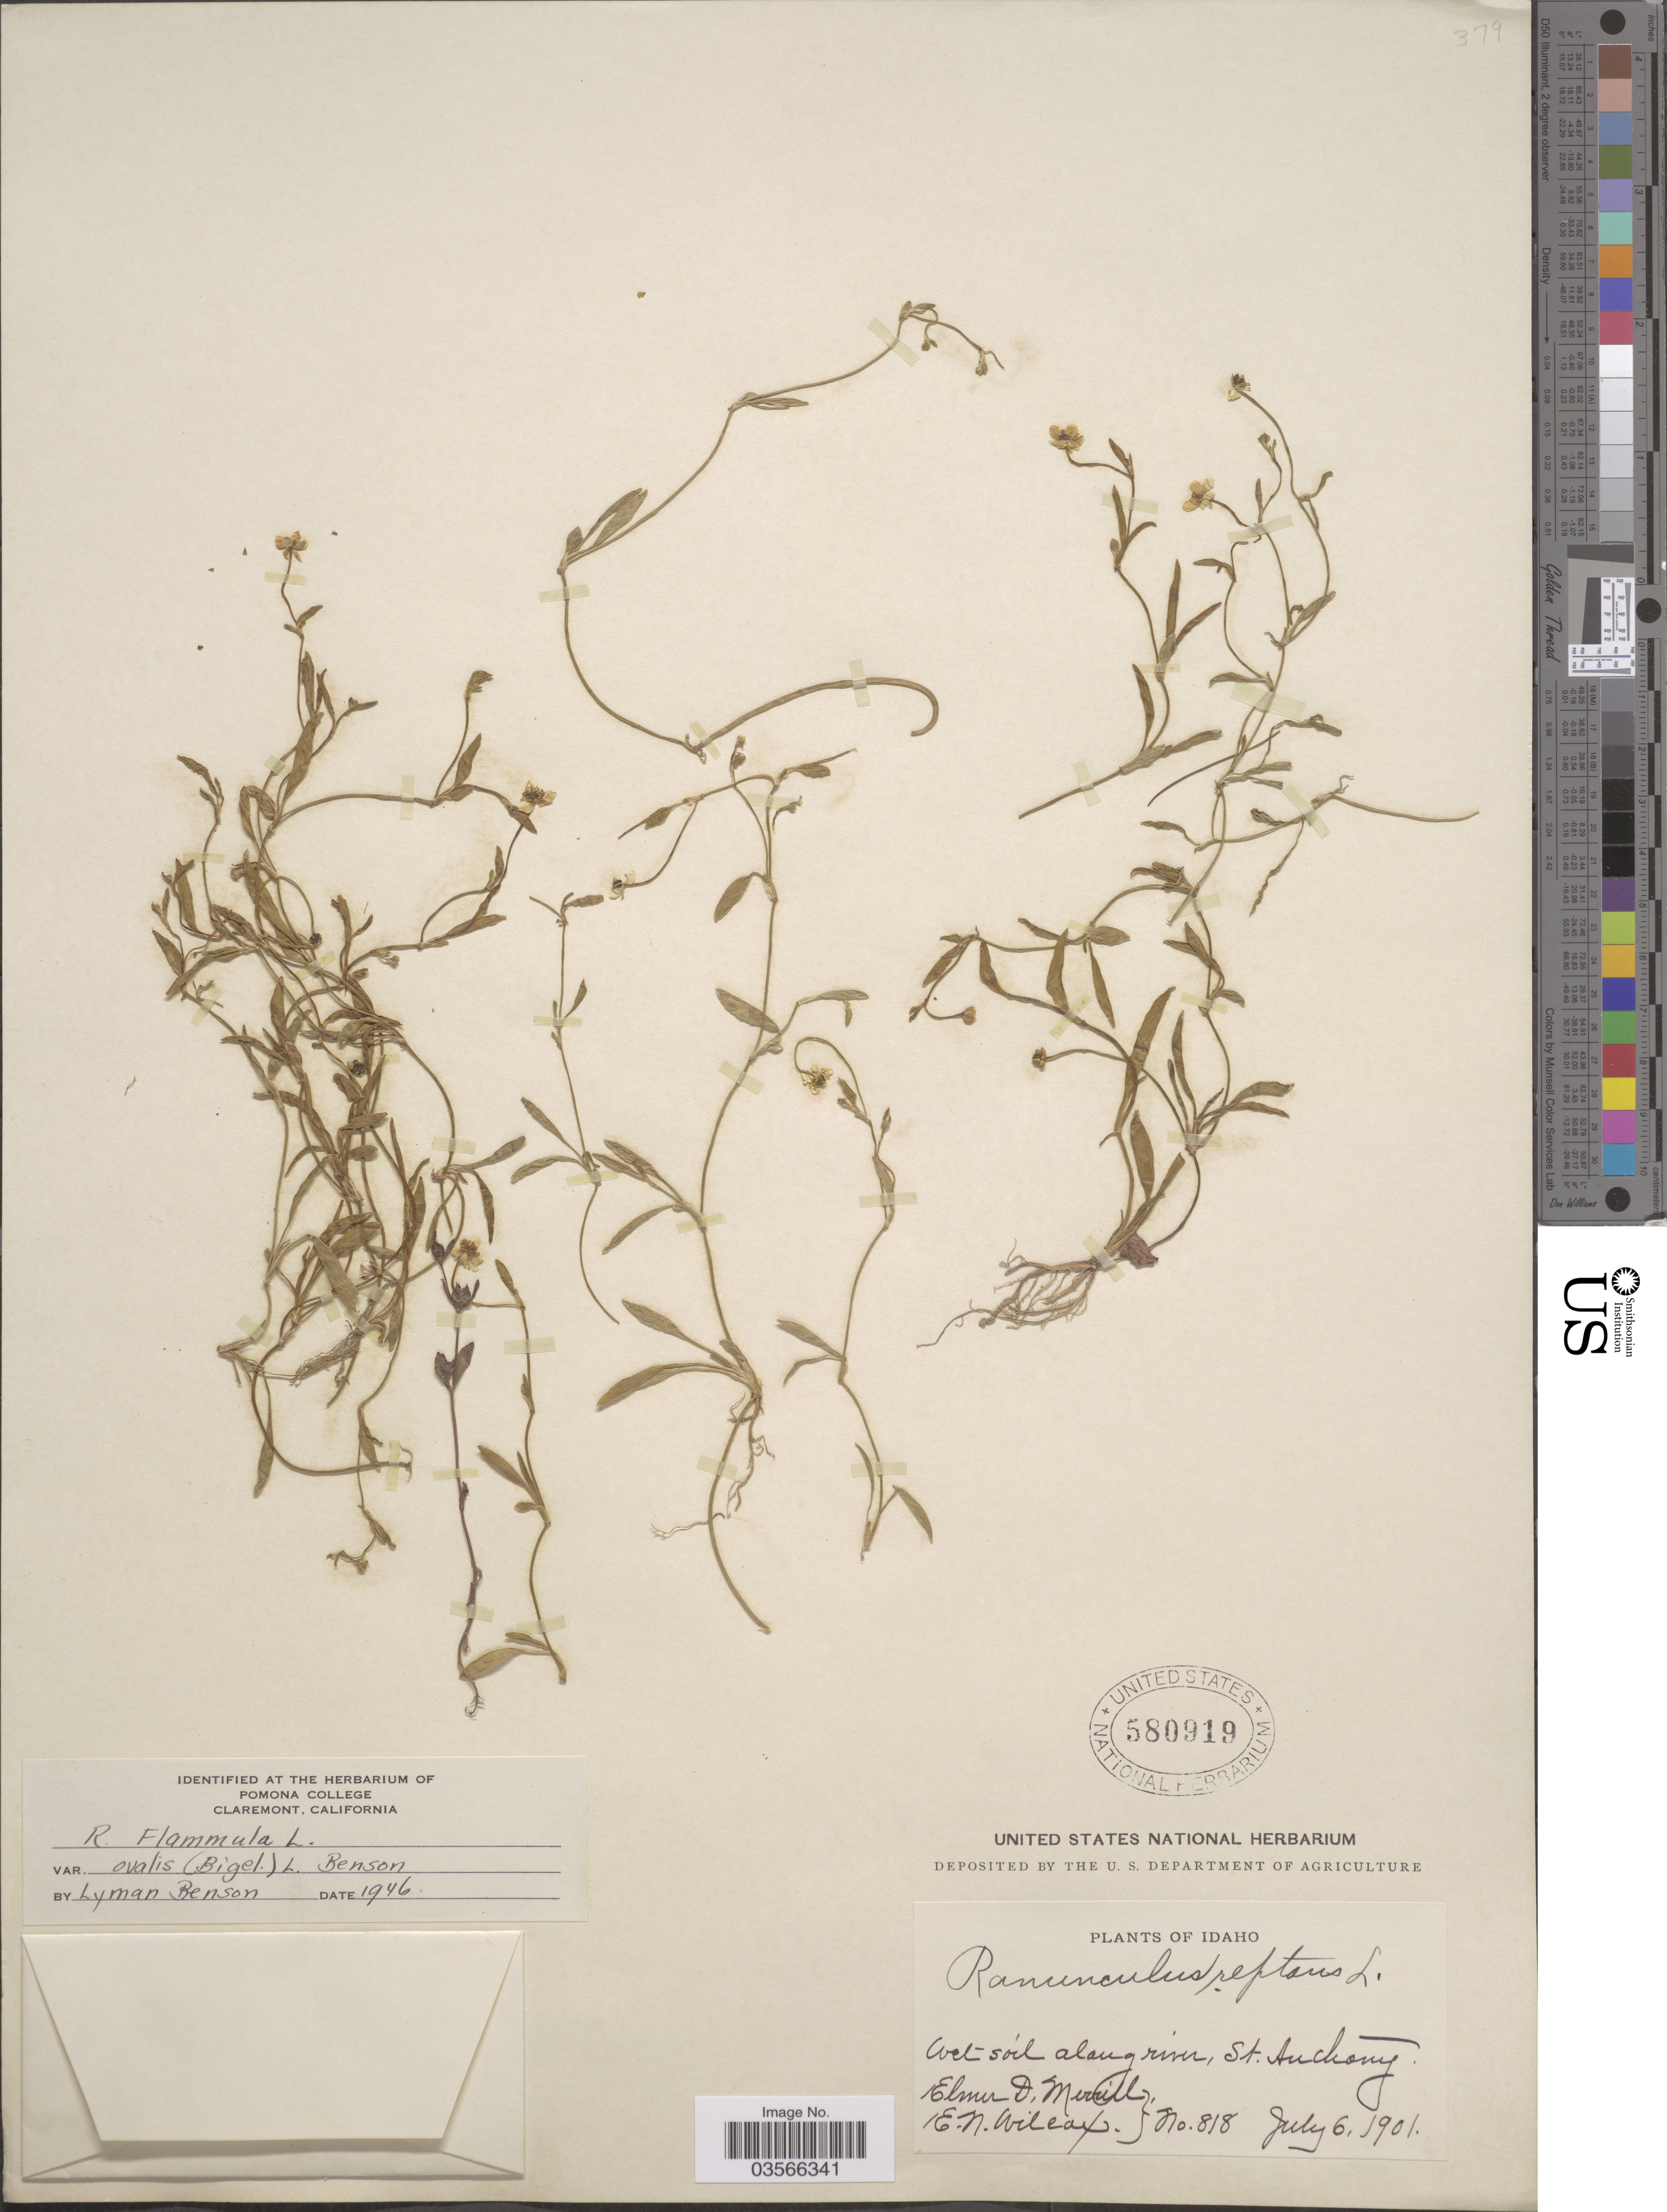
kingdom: Plantae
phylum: Tracheophyta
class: Magnoliopsida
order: Ranunculales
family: Ranunculaceae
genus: Ranunculus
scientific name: Ranunculus flammula var. ovalis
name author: (J.M. Bigelow) L.D. Benson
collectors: E. D. Merrill & E. Wilcox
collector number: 818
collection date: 1901-07-06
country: United States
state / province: Idaho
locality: Along river, St. Anthony.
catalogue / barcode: US 580919